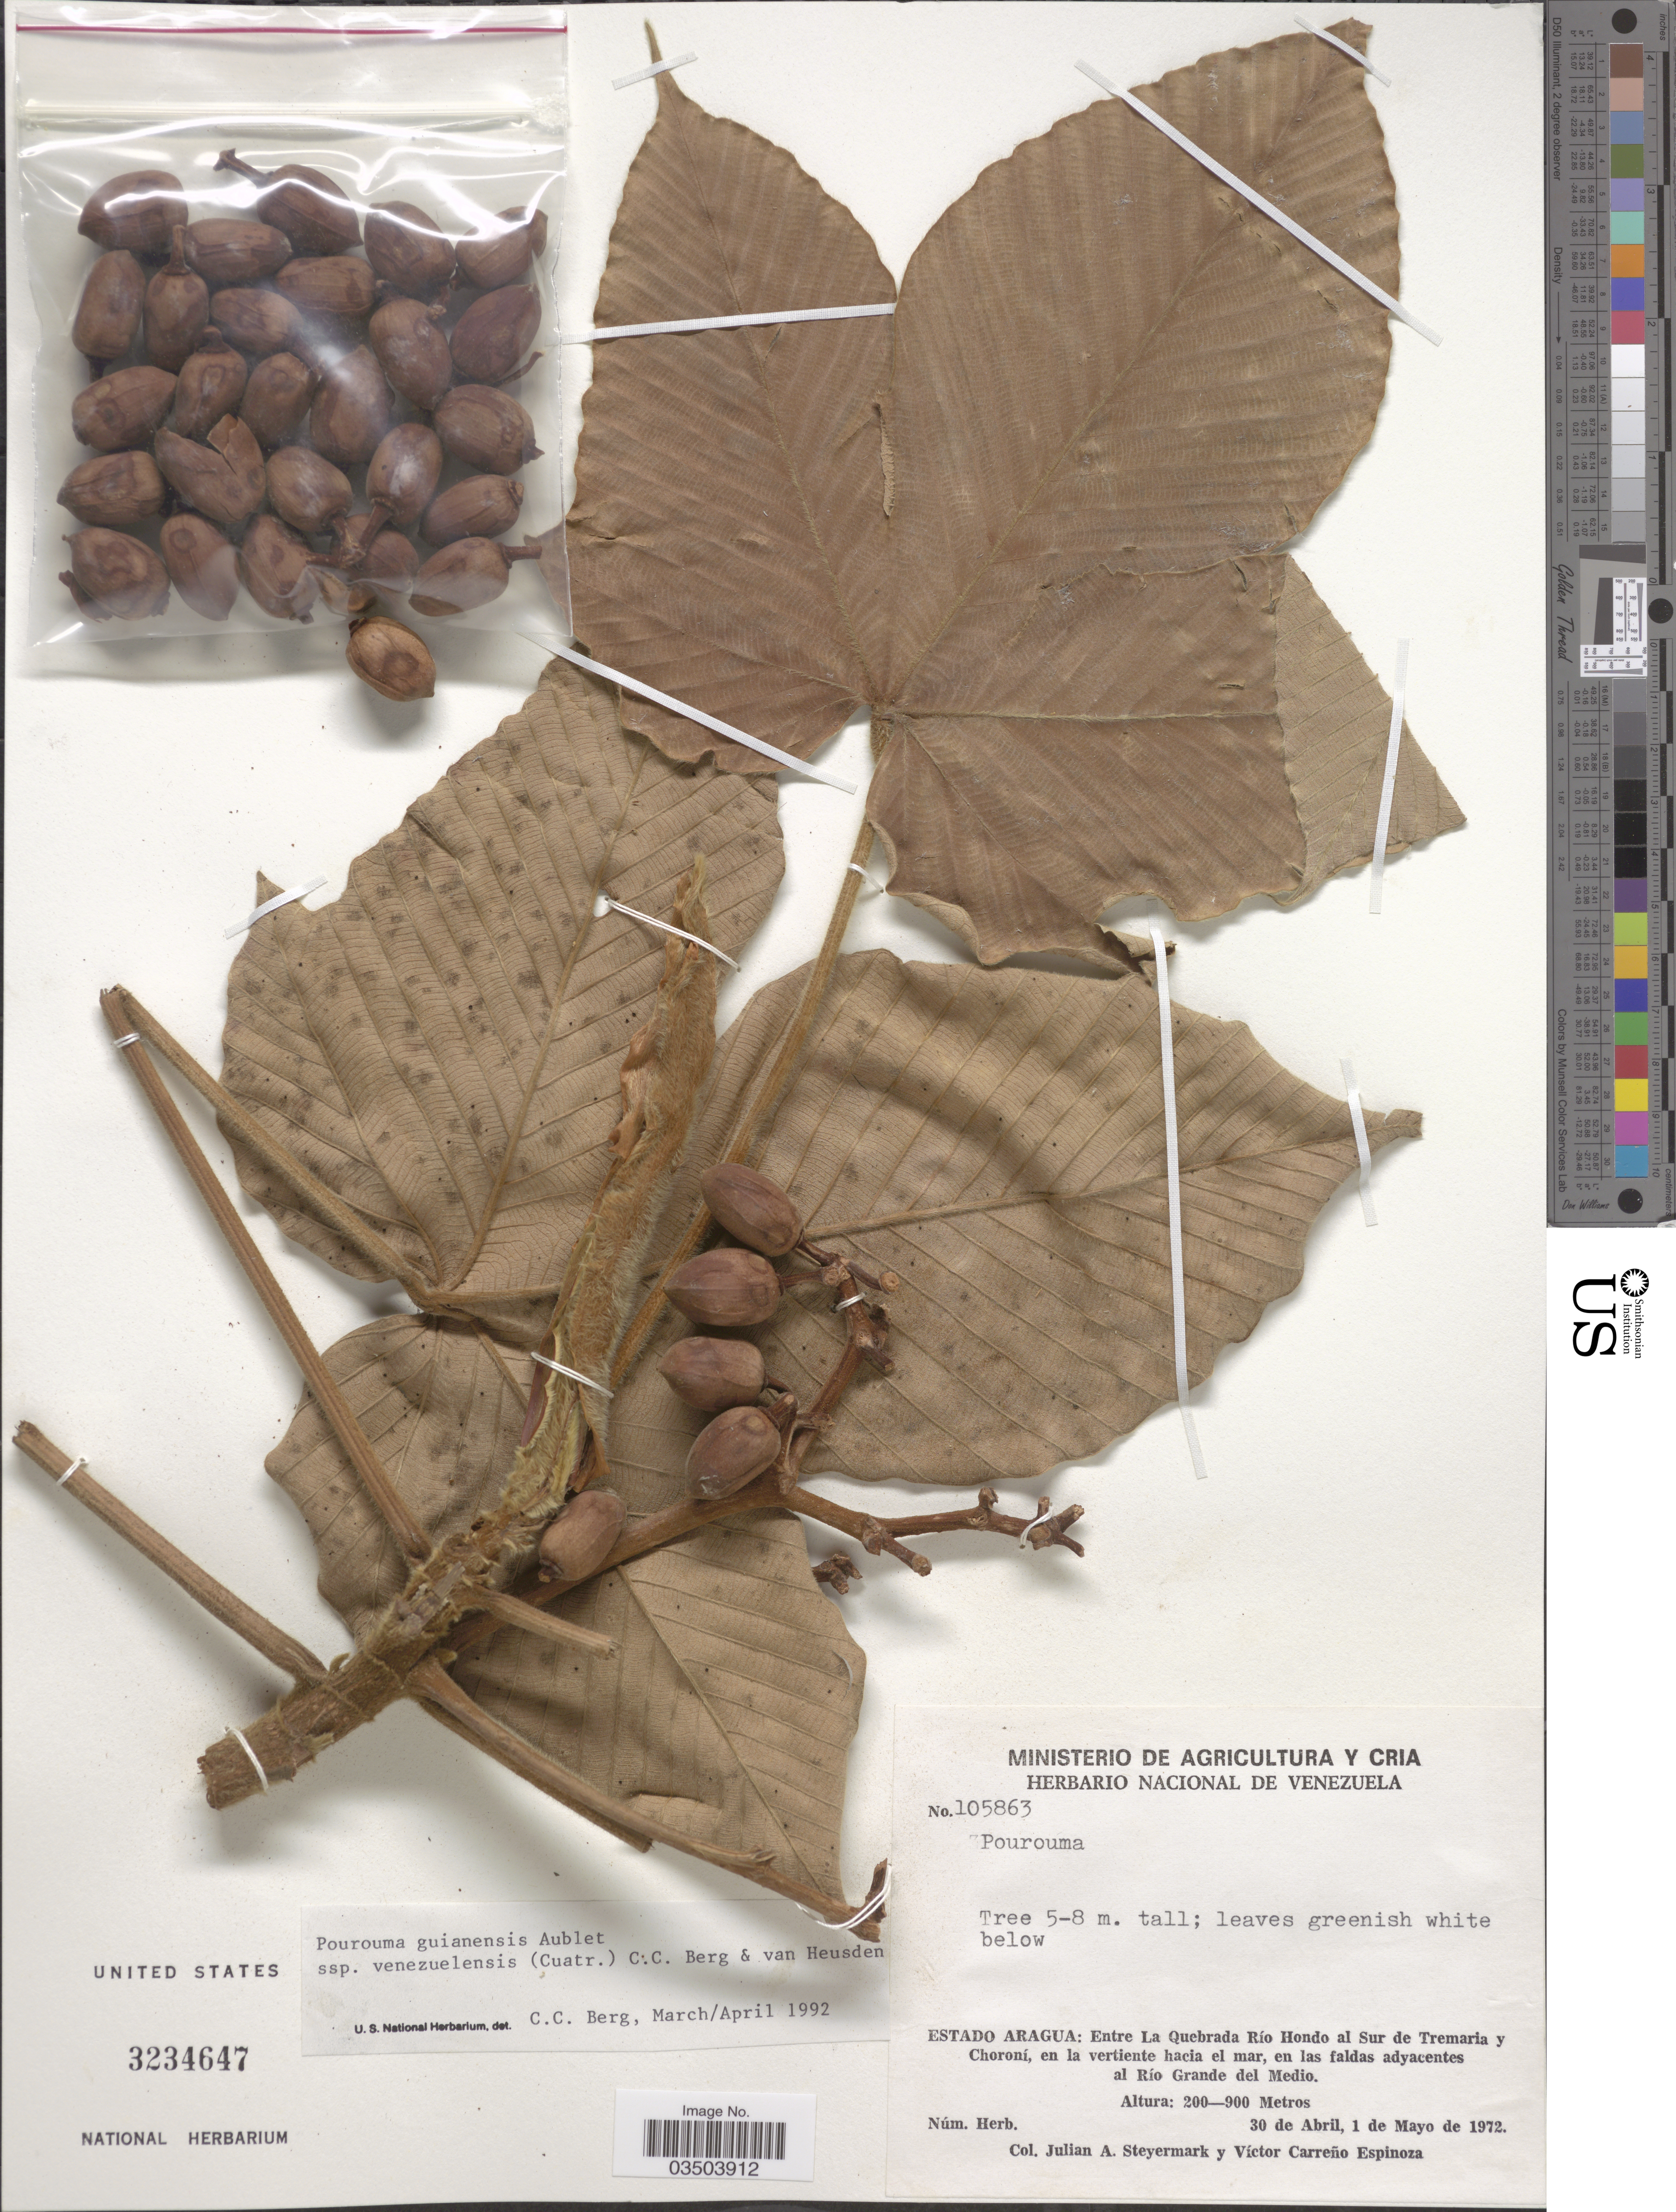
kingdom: Plantae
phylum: Tracheophyta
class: Magnoliopsida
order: Rosales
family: Urticaceae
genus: Pourouma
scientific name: Pourouma guianensis subsp. venezuelensis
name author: (Cuatrec.) C.C. Berg & Heusden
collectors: J. Steyermark & V. Carreño E.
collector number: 105863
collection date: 1972-04-30/1972-05-01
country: Venezuela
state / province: Aragua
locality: Entre la Quebrada Río HOndo al Sur de Tremaria y Choroní, en la vertiente hacia el mar, en las faldas adyacentes al Río Grande del Medio.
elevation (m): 200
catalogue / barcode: US 3234647